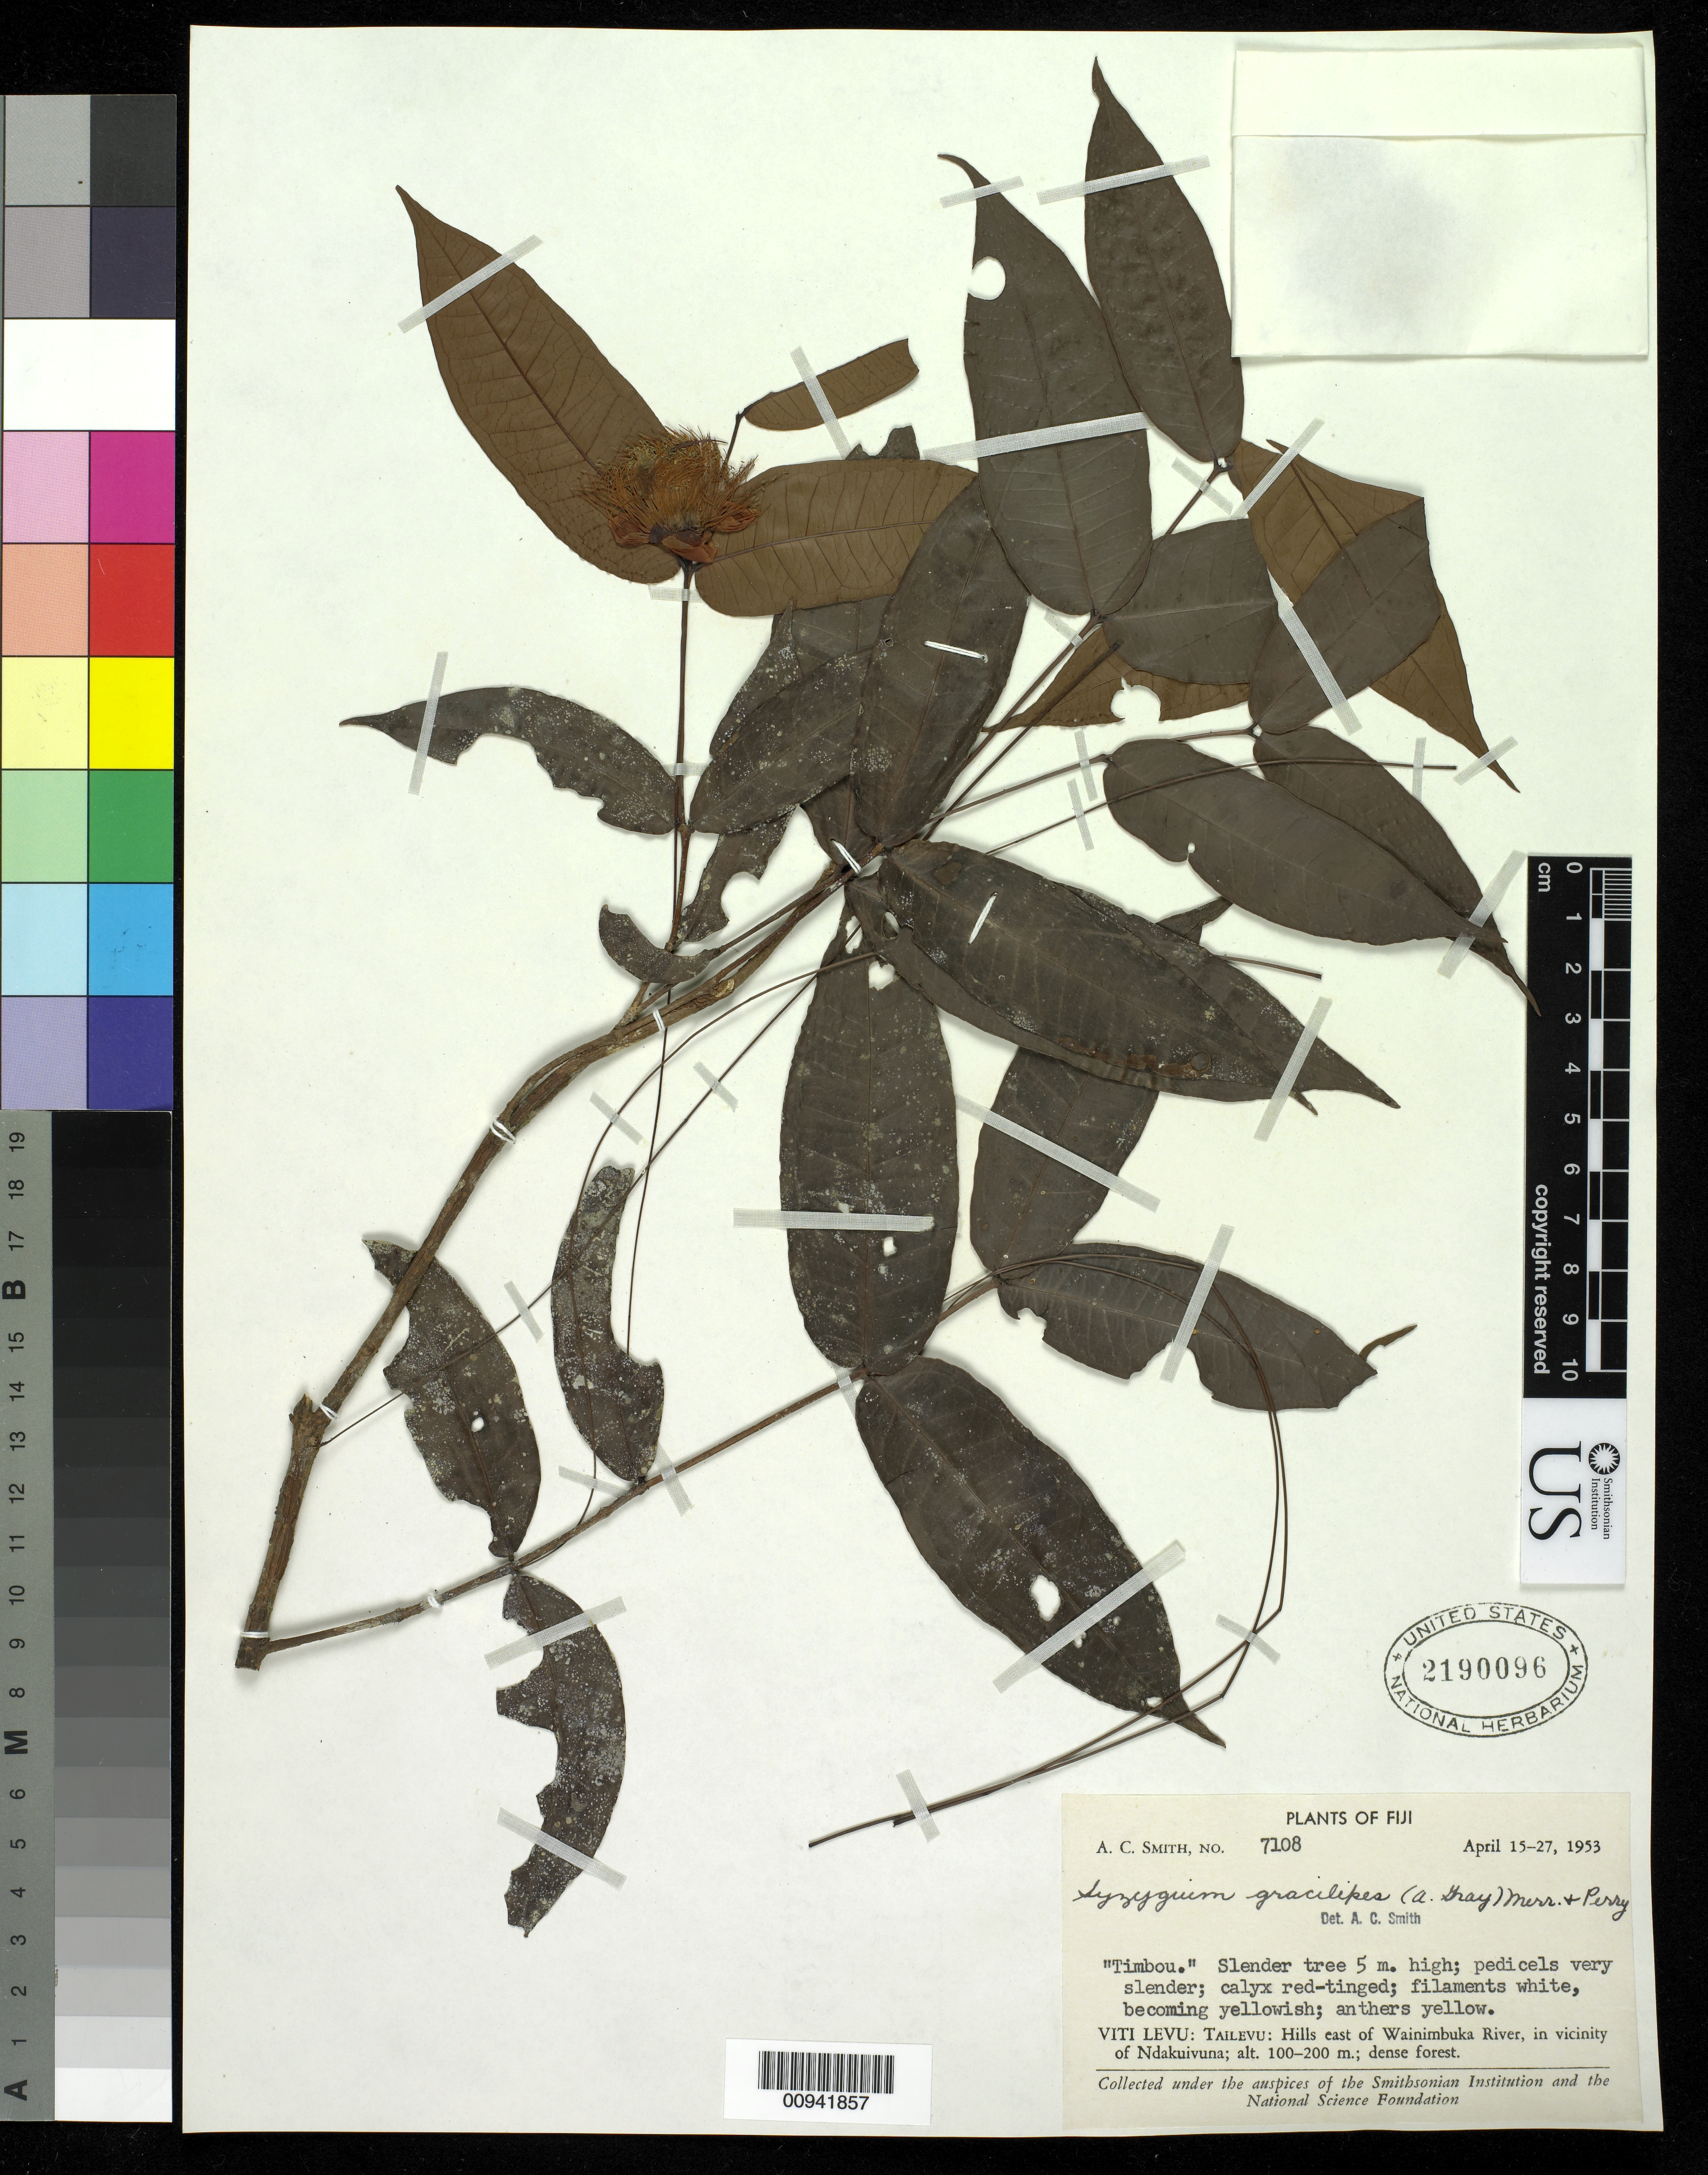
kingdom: Plantae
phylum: Tracheophyta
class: Magnoliopsida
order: Myrtales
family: Myrtaceae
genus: Syzygium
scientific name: Syzygium gracilipes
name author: (A. Gray) Merr. & L.M. Perry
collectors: C. A. Smith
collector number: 7108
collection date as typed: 15 Apr 1953 to 27 Apr 1953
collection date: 1953-04-15/1953-04-27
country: Fiji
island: Viti Levu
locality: Tailevu: Hills east of Wainimbuka River in vicinity of Naduivuna.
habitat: dense forest.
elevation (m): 100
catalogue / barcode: US 2190096